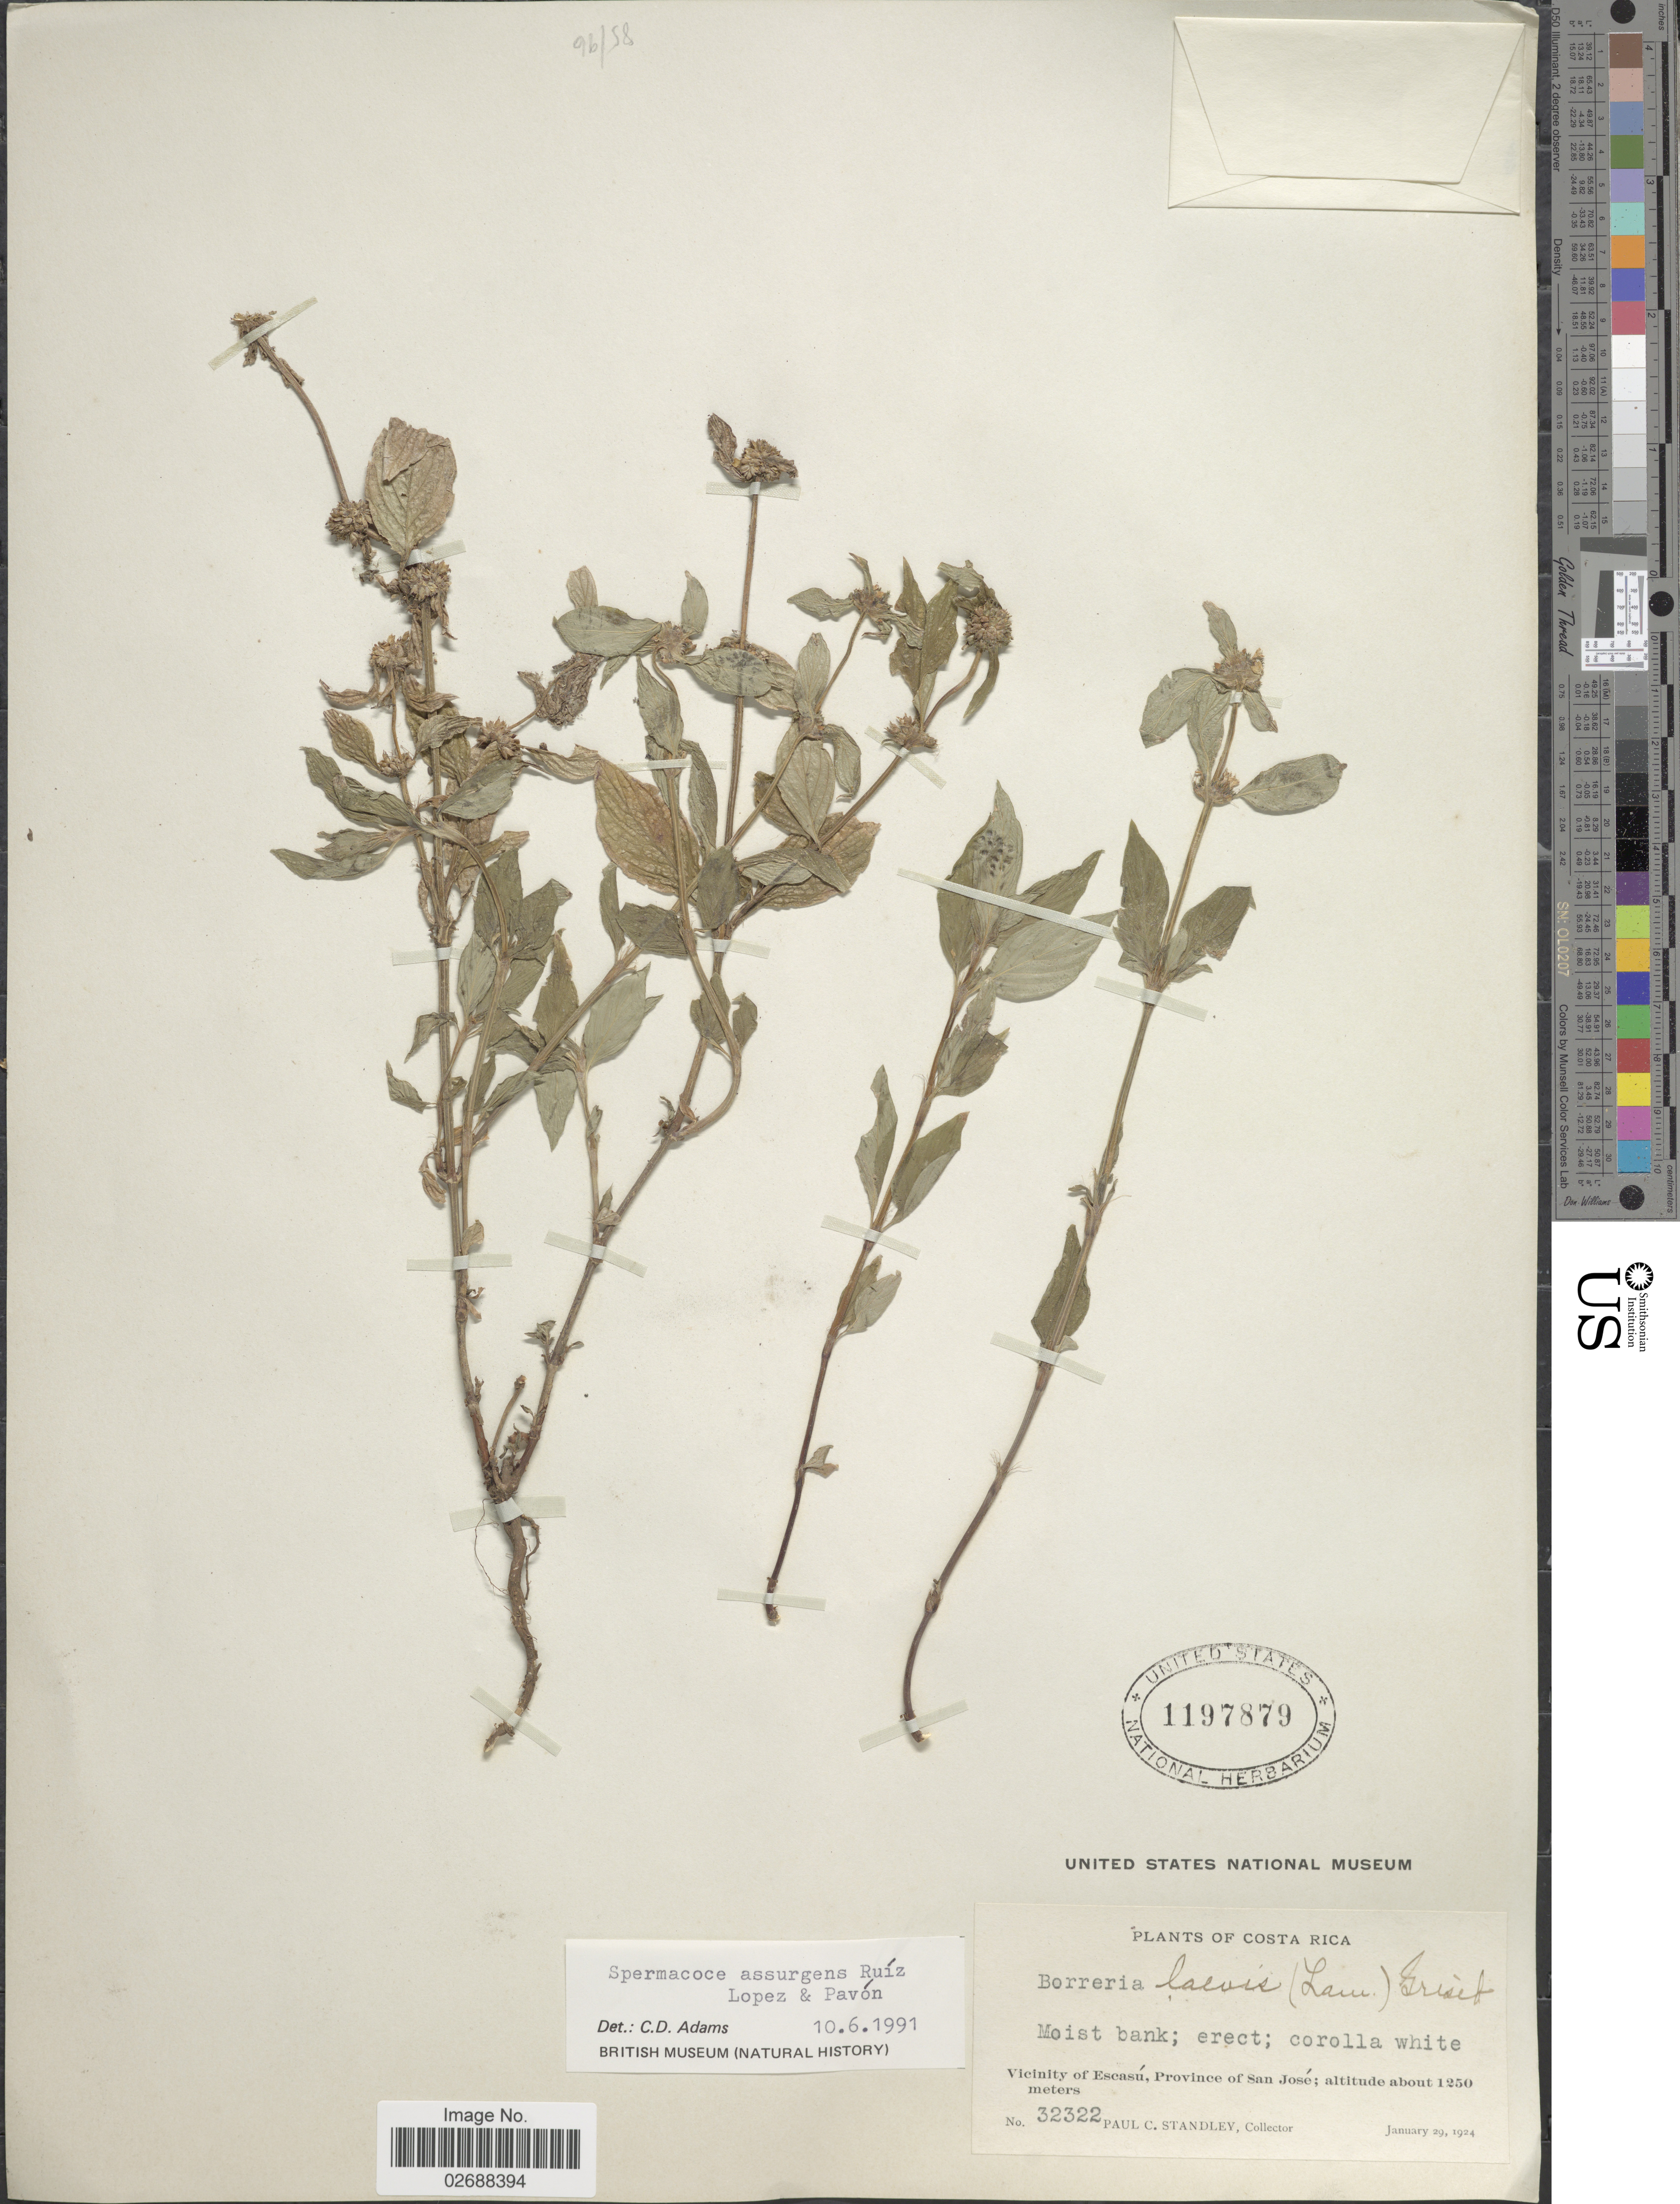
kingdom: Plantae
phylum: Tracheophyta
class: Magnoliopsida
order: Gentianales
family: Rubiaceae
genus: Borreria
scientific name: Borreria assurgens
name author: (Ruiz & Pav.) Griseb.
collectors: P. C. Standley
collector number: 32322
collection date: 1924-01-29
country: Costa Rica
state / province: San José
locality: Vicinity of Escasú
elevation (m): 1250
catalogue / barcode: US 1197879